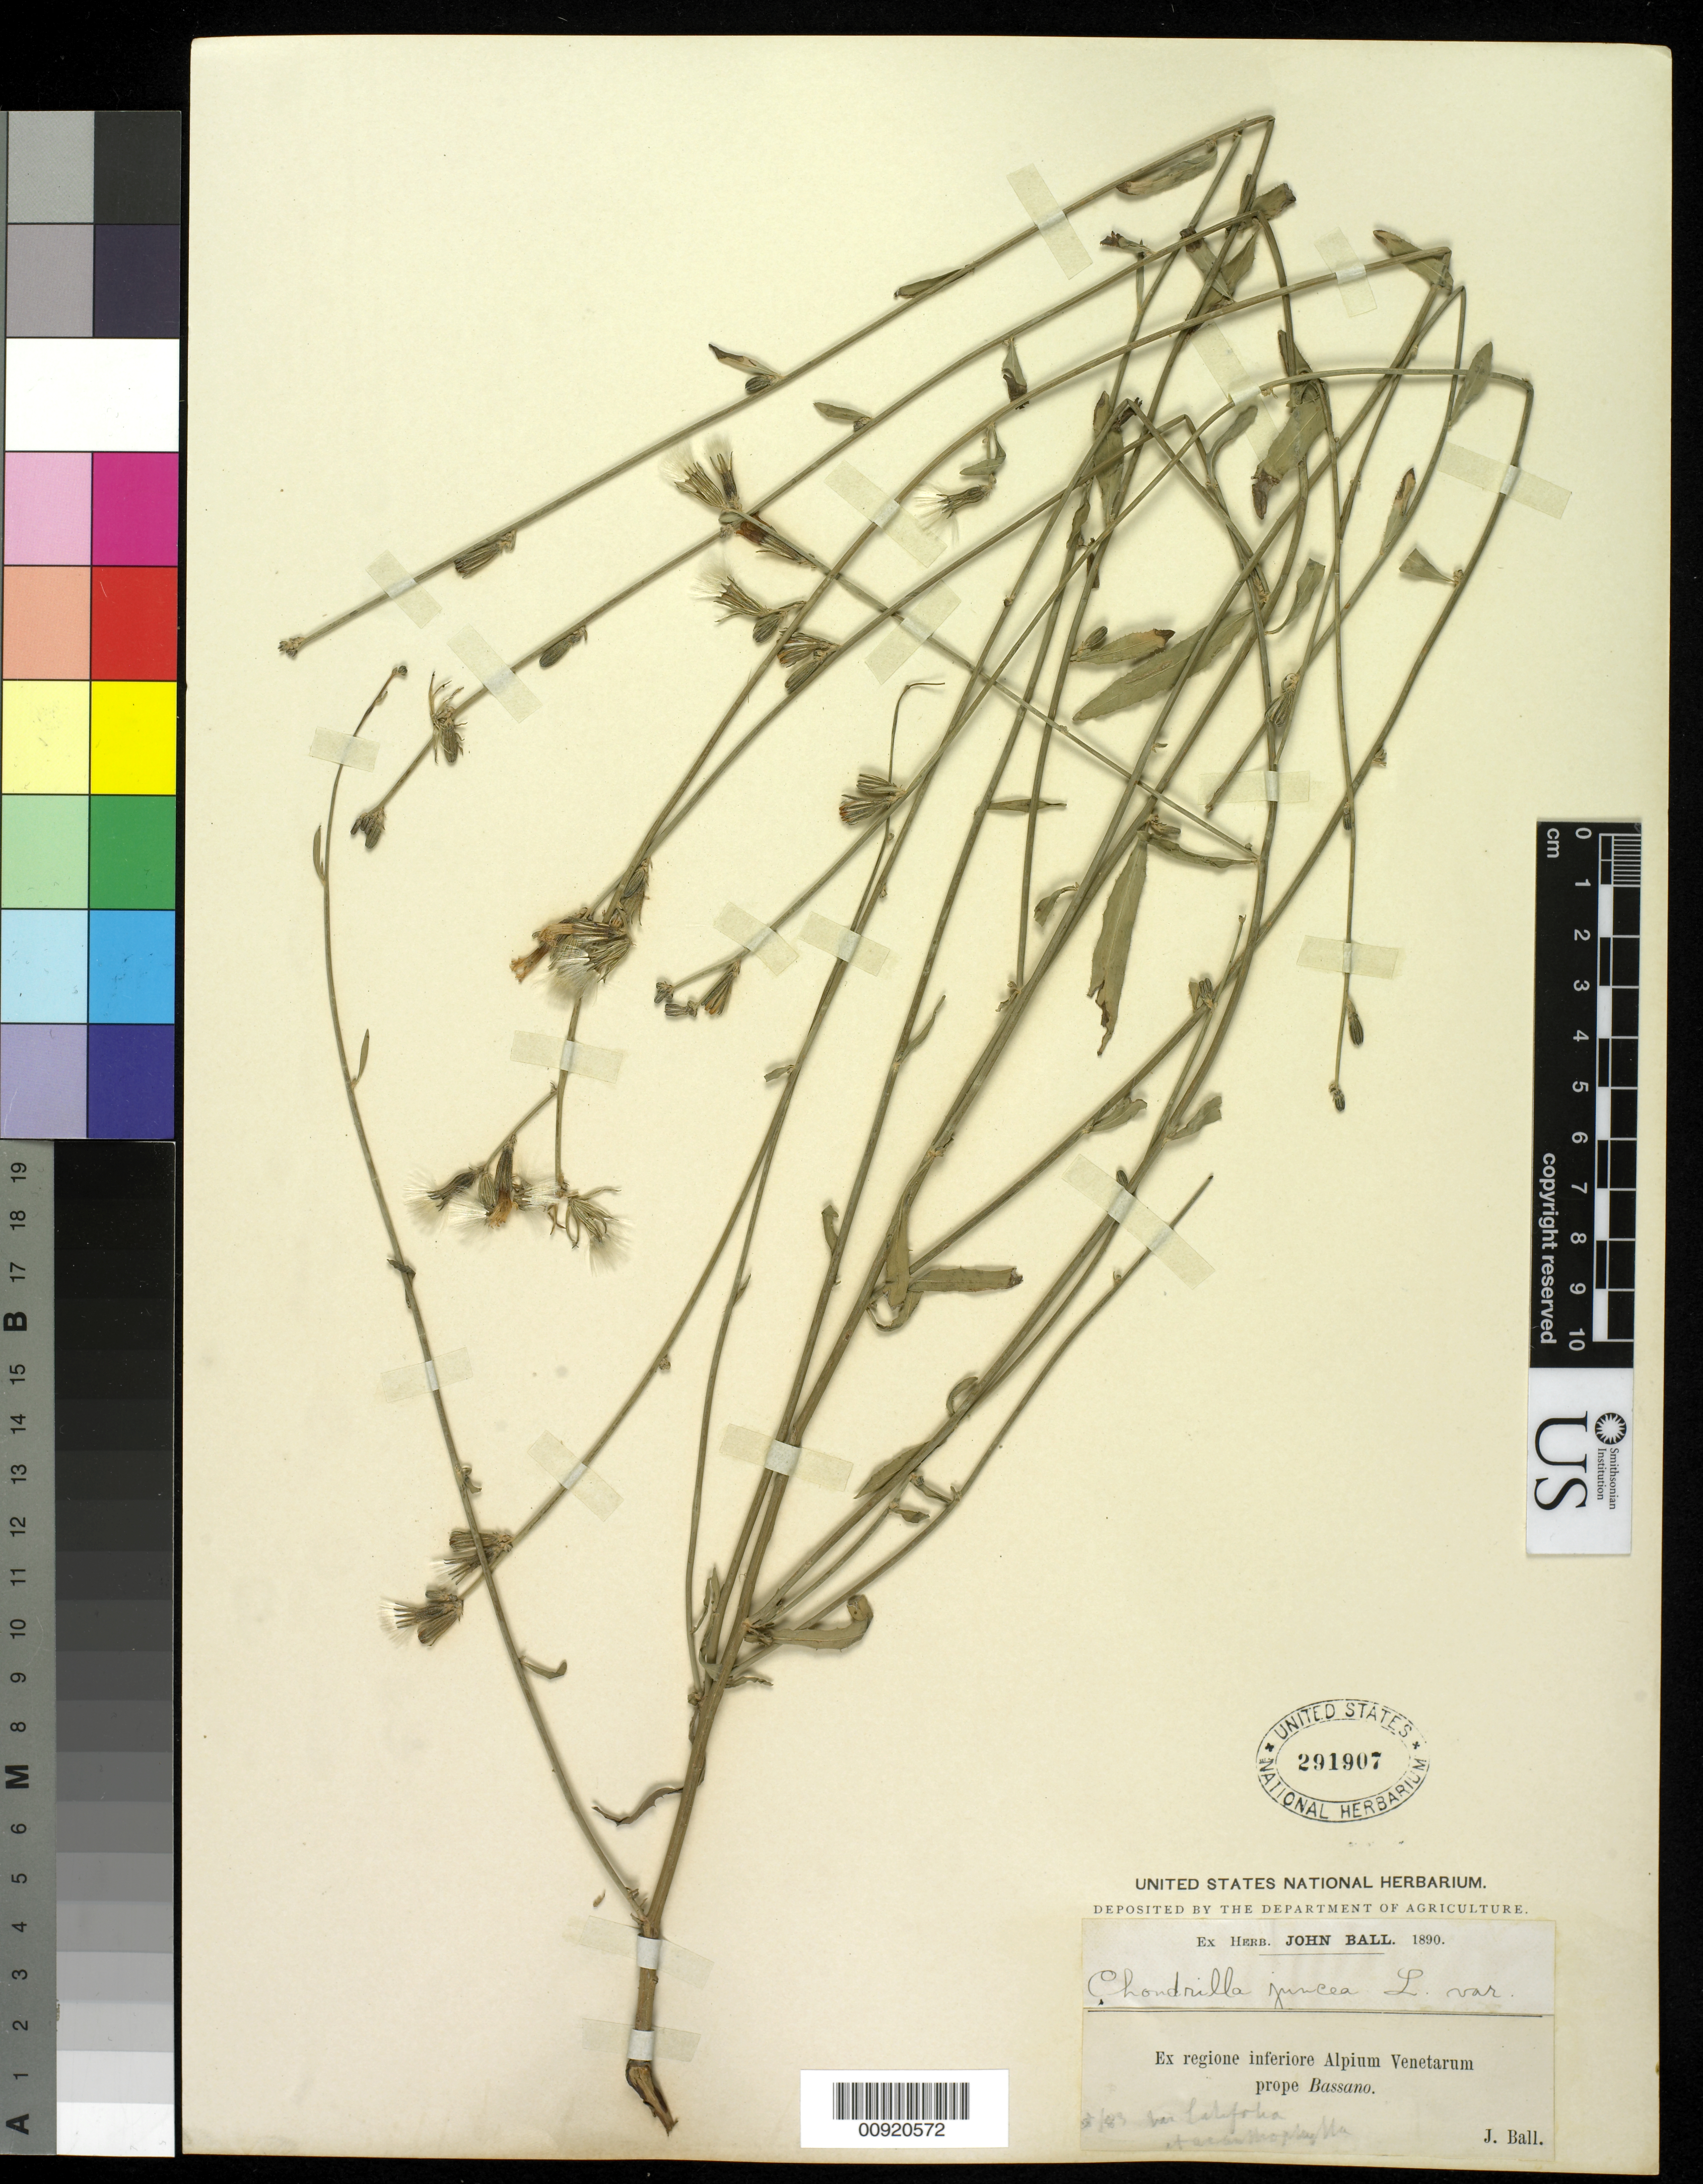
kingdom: Plantae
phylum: Tracheophyta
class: Magnoliopsida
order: Asterales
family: Asteraceae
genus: Chondrilla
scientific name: Chondrilla juncea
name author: L.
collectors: J. Ball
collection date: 1883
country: Italy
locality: Ex regione inferiore Alpium Venetarum prope Bassano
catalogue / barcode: US 291907